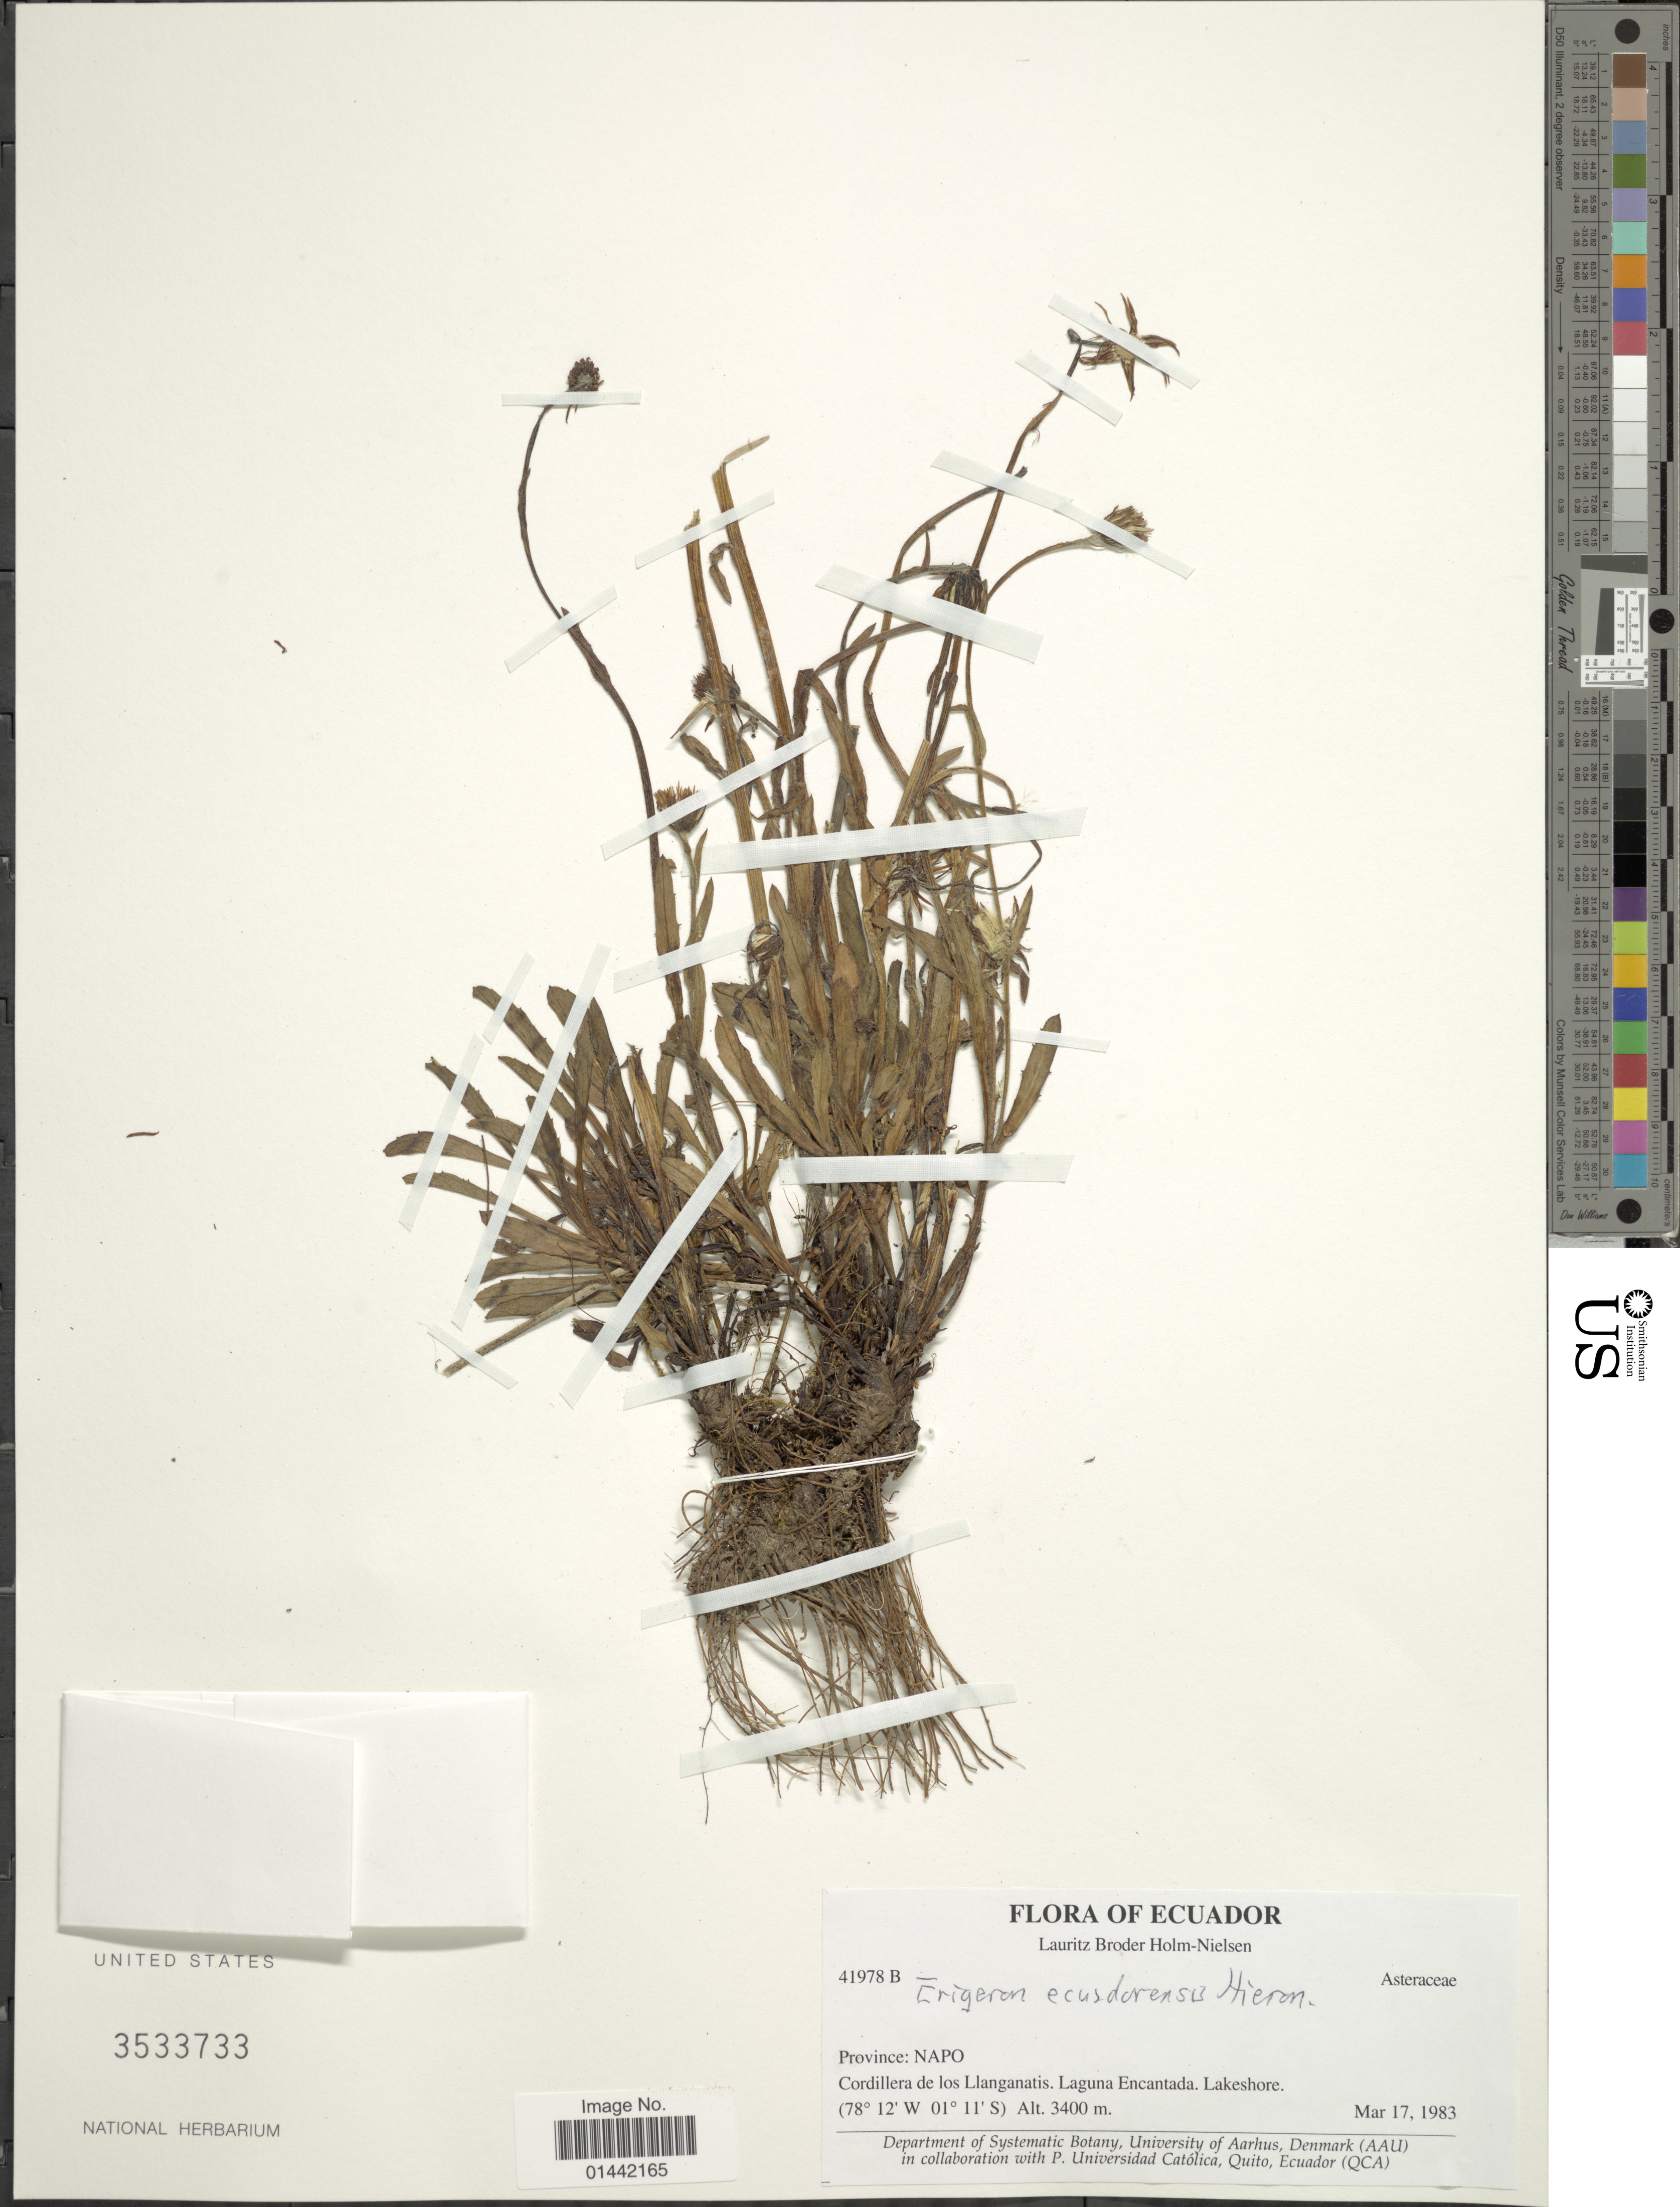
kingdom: Plantae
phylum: Tracheophyta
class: Magnoliopsida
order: Asterales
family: Asteraceae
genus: Erigeron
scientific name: Erigeron equadoriensis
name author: Hieron.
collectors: L. B. Holm-Nielsen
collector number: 41978B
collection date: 1983-03-17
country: Ecuador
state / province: Napo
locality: Cordillera de los Llaganatis, Laguna Encantada, Lakeshore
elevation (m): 3400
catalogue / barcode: US 3533733